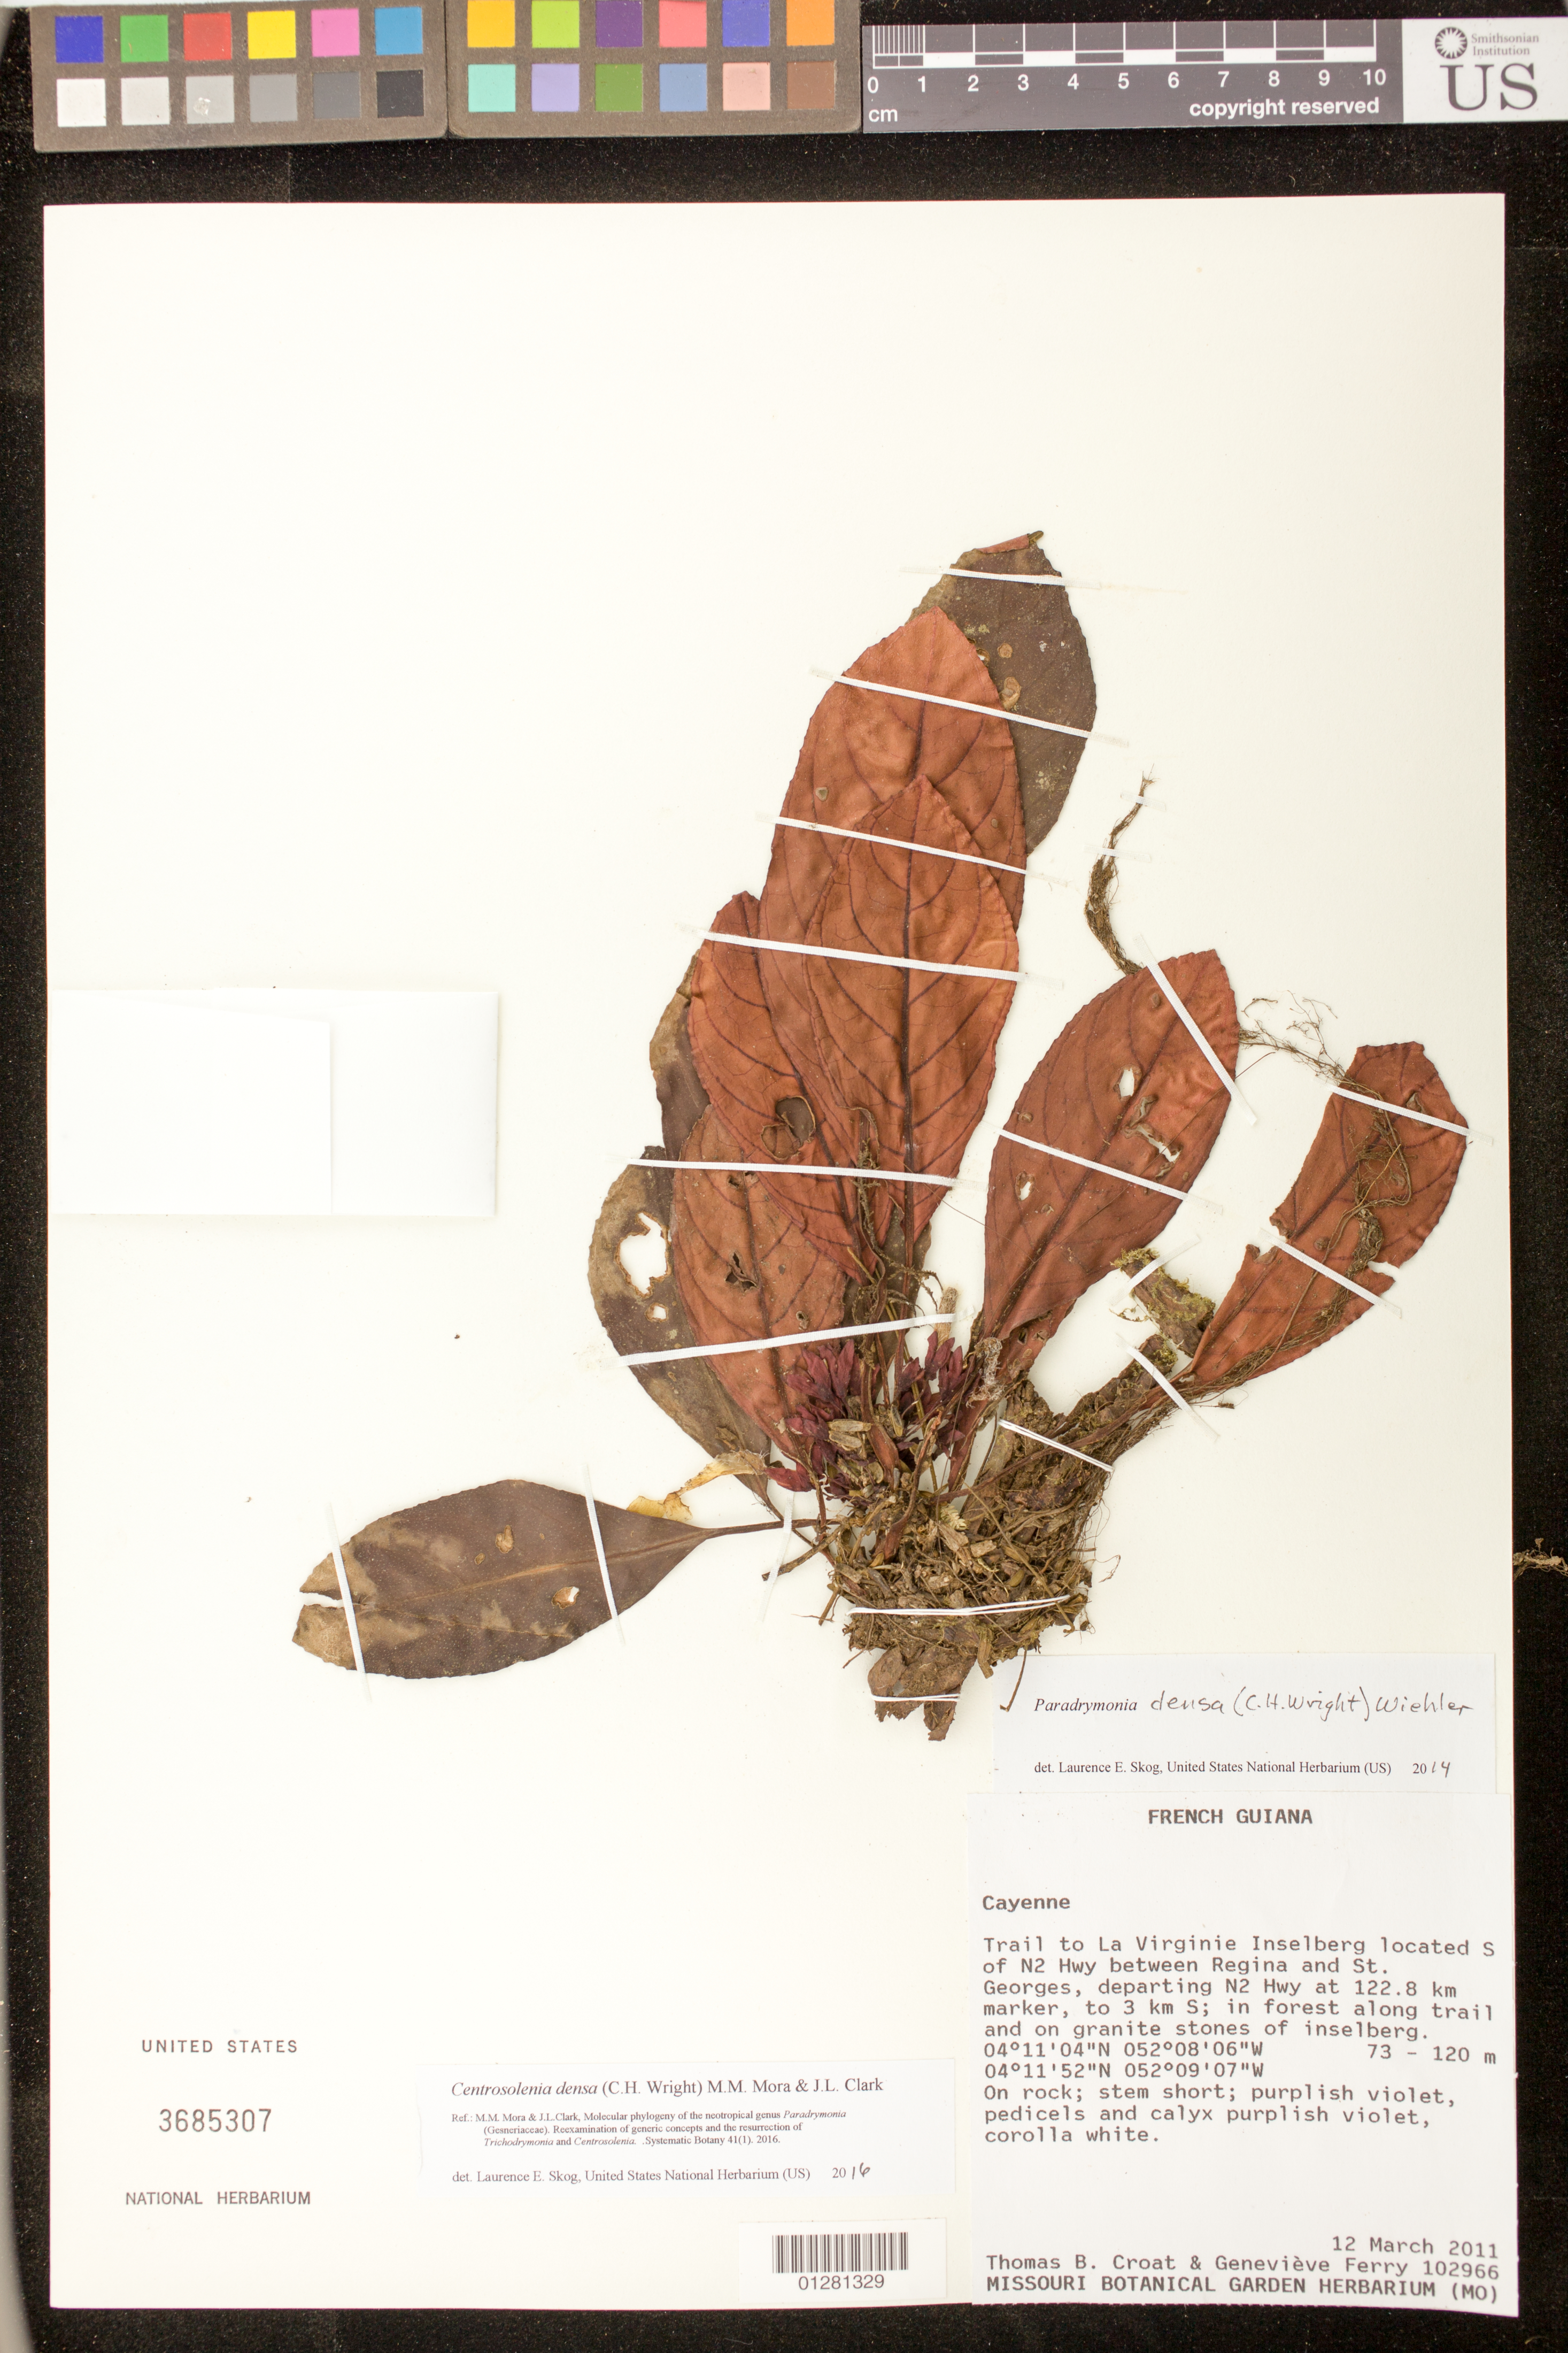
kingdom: Plantae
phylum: Tracheophyta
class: Magnoliopsida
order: Lamiales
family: Gesneriaceae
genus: Centrosolenia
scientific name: Centrosolenia densa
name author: (C.H. Wright) Sprague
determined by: Skog, Laurence E.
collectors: T. B. Croat & G. Ferry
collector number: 102966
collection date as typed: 12 Mar 2011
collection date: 2011-03-12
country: French Guiana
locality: Cayenne. Trail to La Virginie Inselberg located S of N2 Hwy between Regina and St Georges.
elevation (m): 73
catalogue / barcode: US 3685307